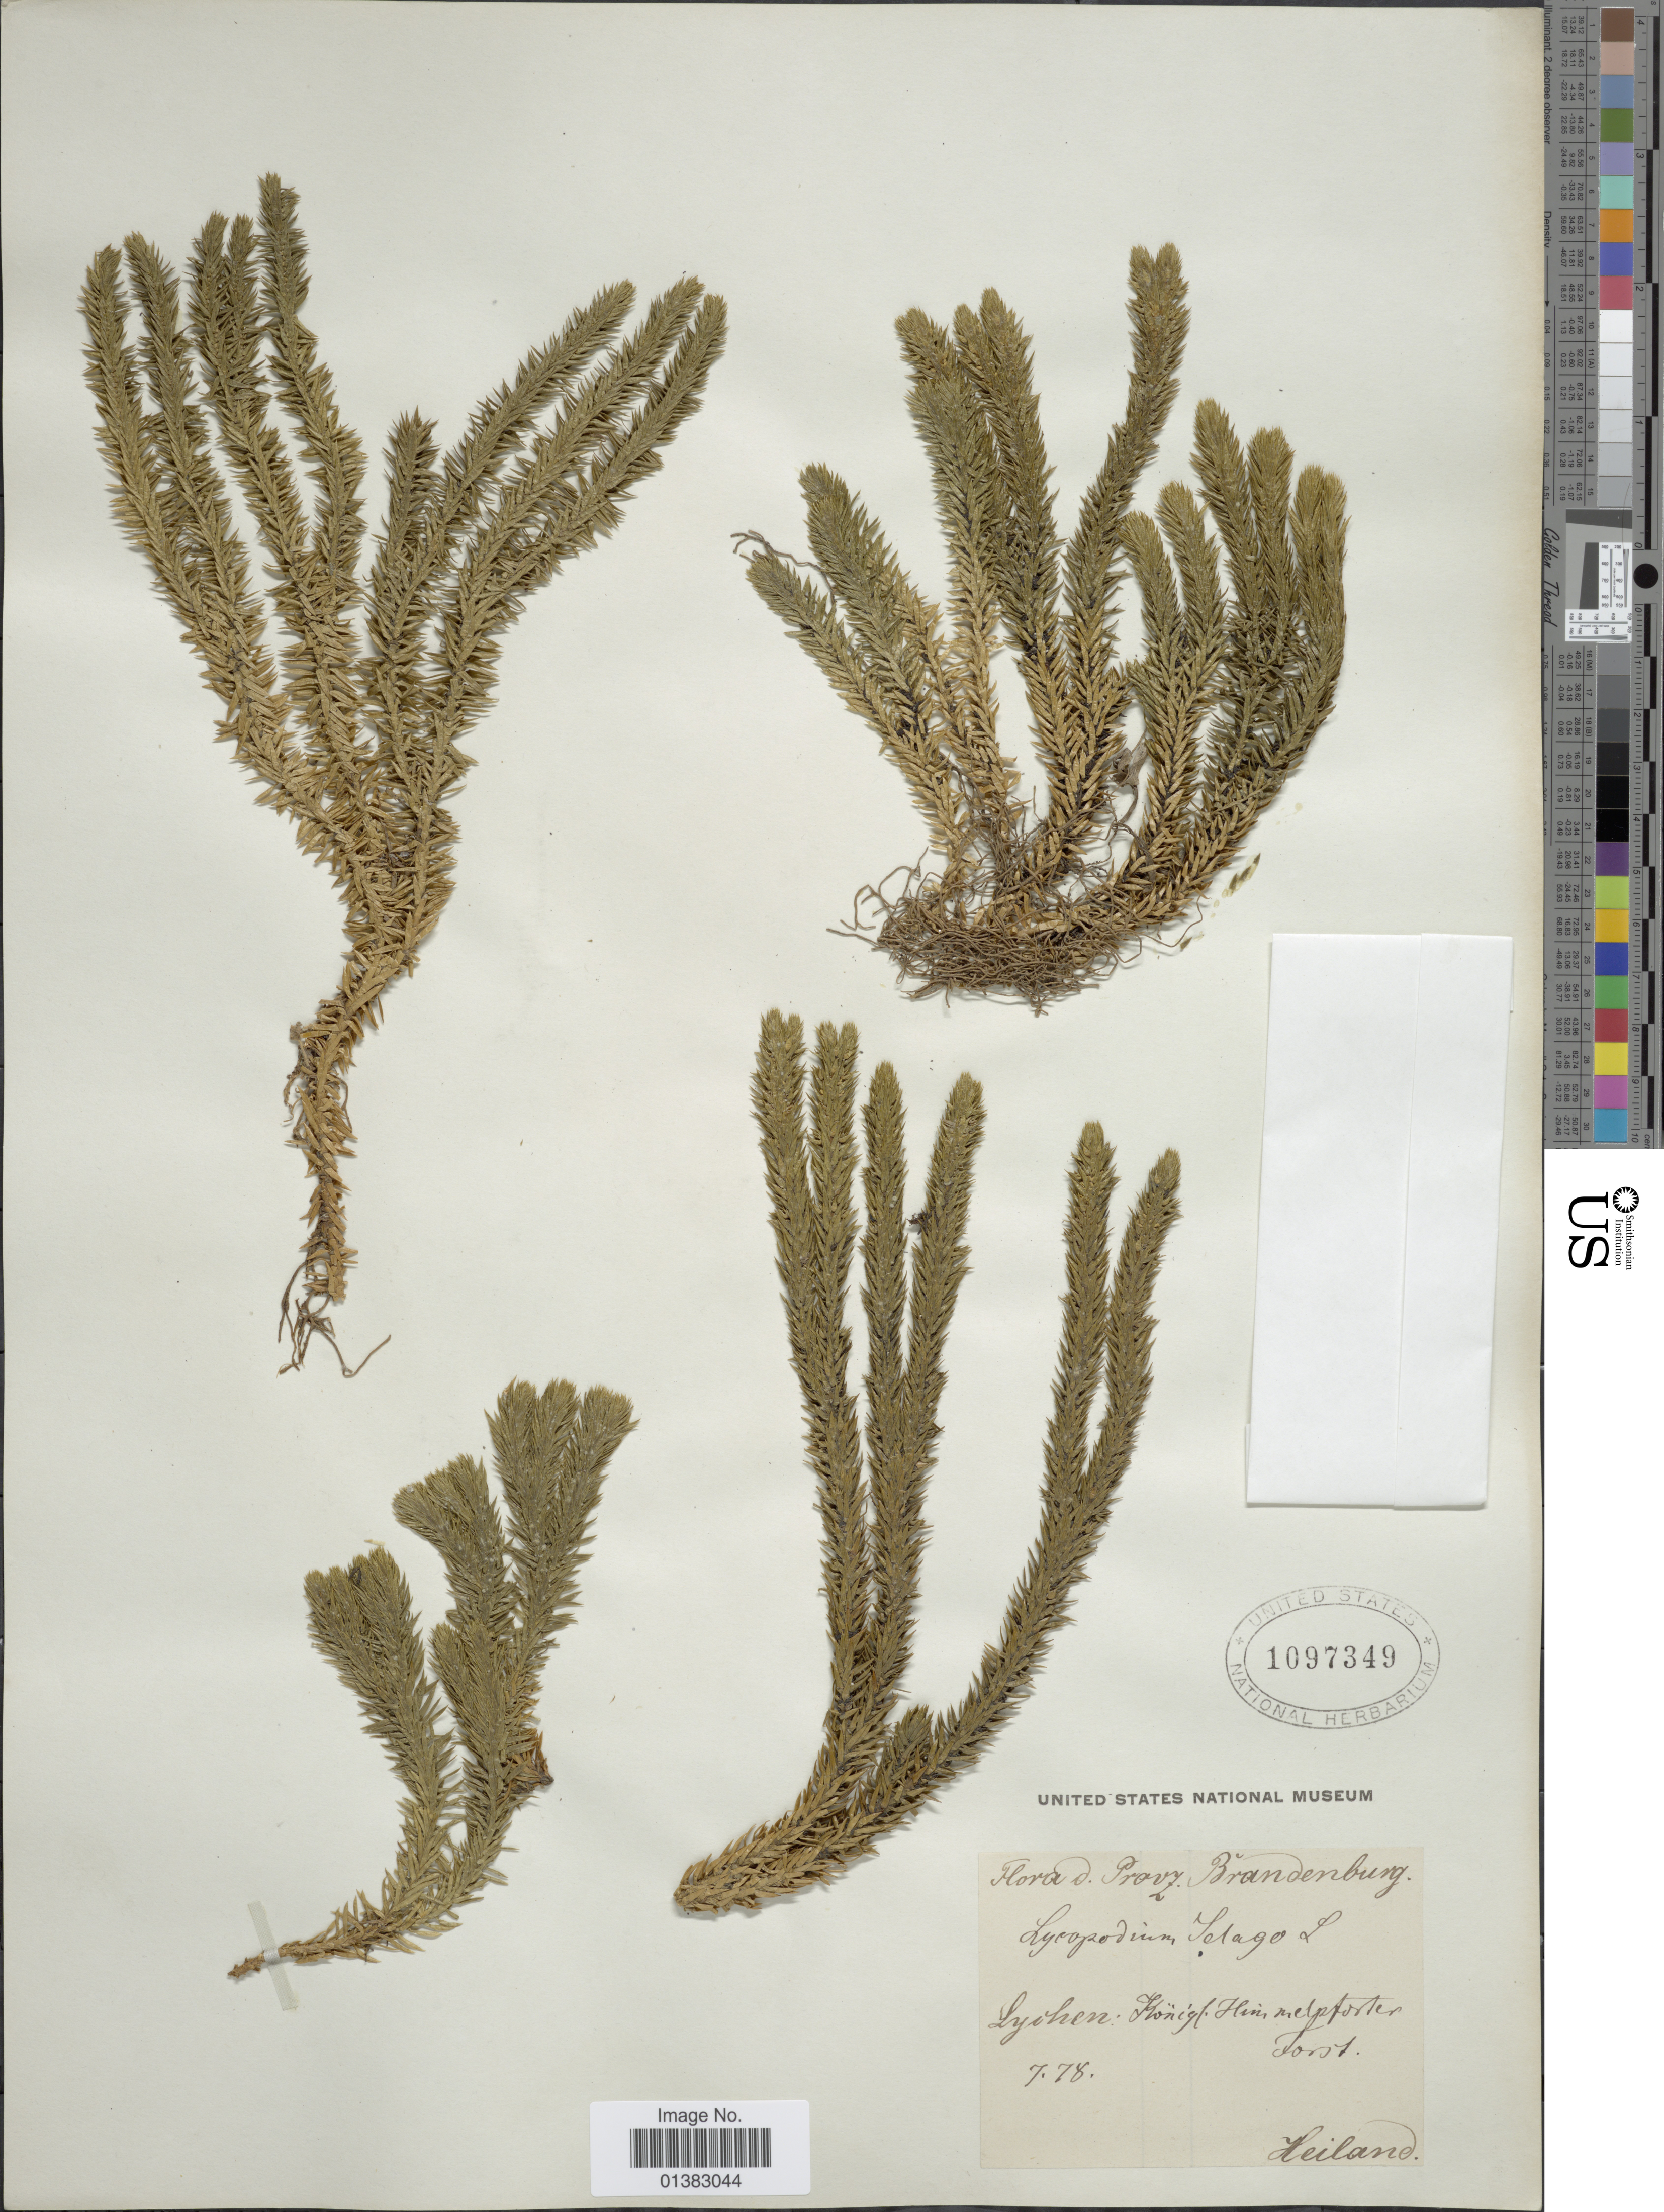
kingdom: Plantae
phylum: Tracheophyta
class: Lycopodiopsida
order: Lycopodiales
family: Lycopodiaceae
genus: Huperzia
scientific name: Huperzia selago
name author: (L.) Bernh. ex Schrank & Mart.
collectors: -. Heiland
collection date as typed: Transcribed d/m/y: /7/78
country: Germany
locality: Lychen: [illegible text]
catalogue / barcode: US 1097349